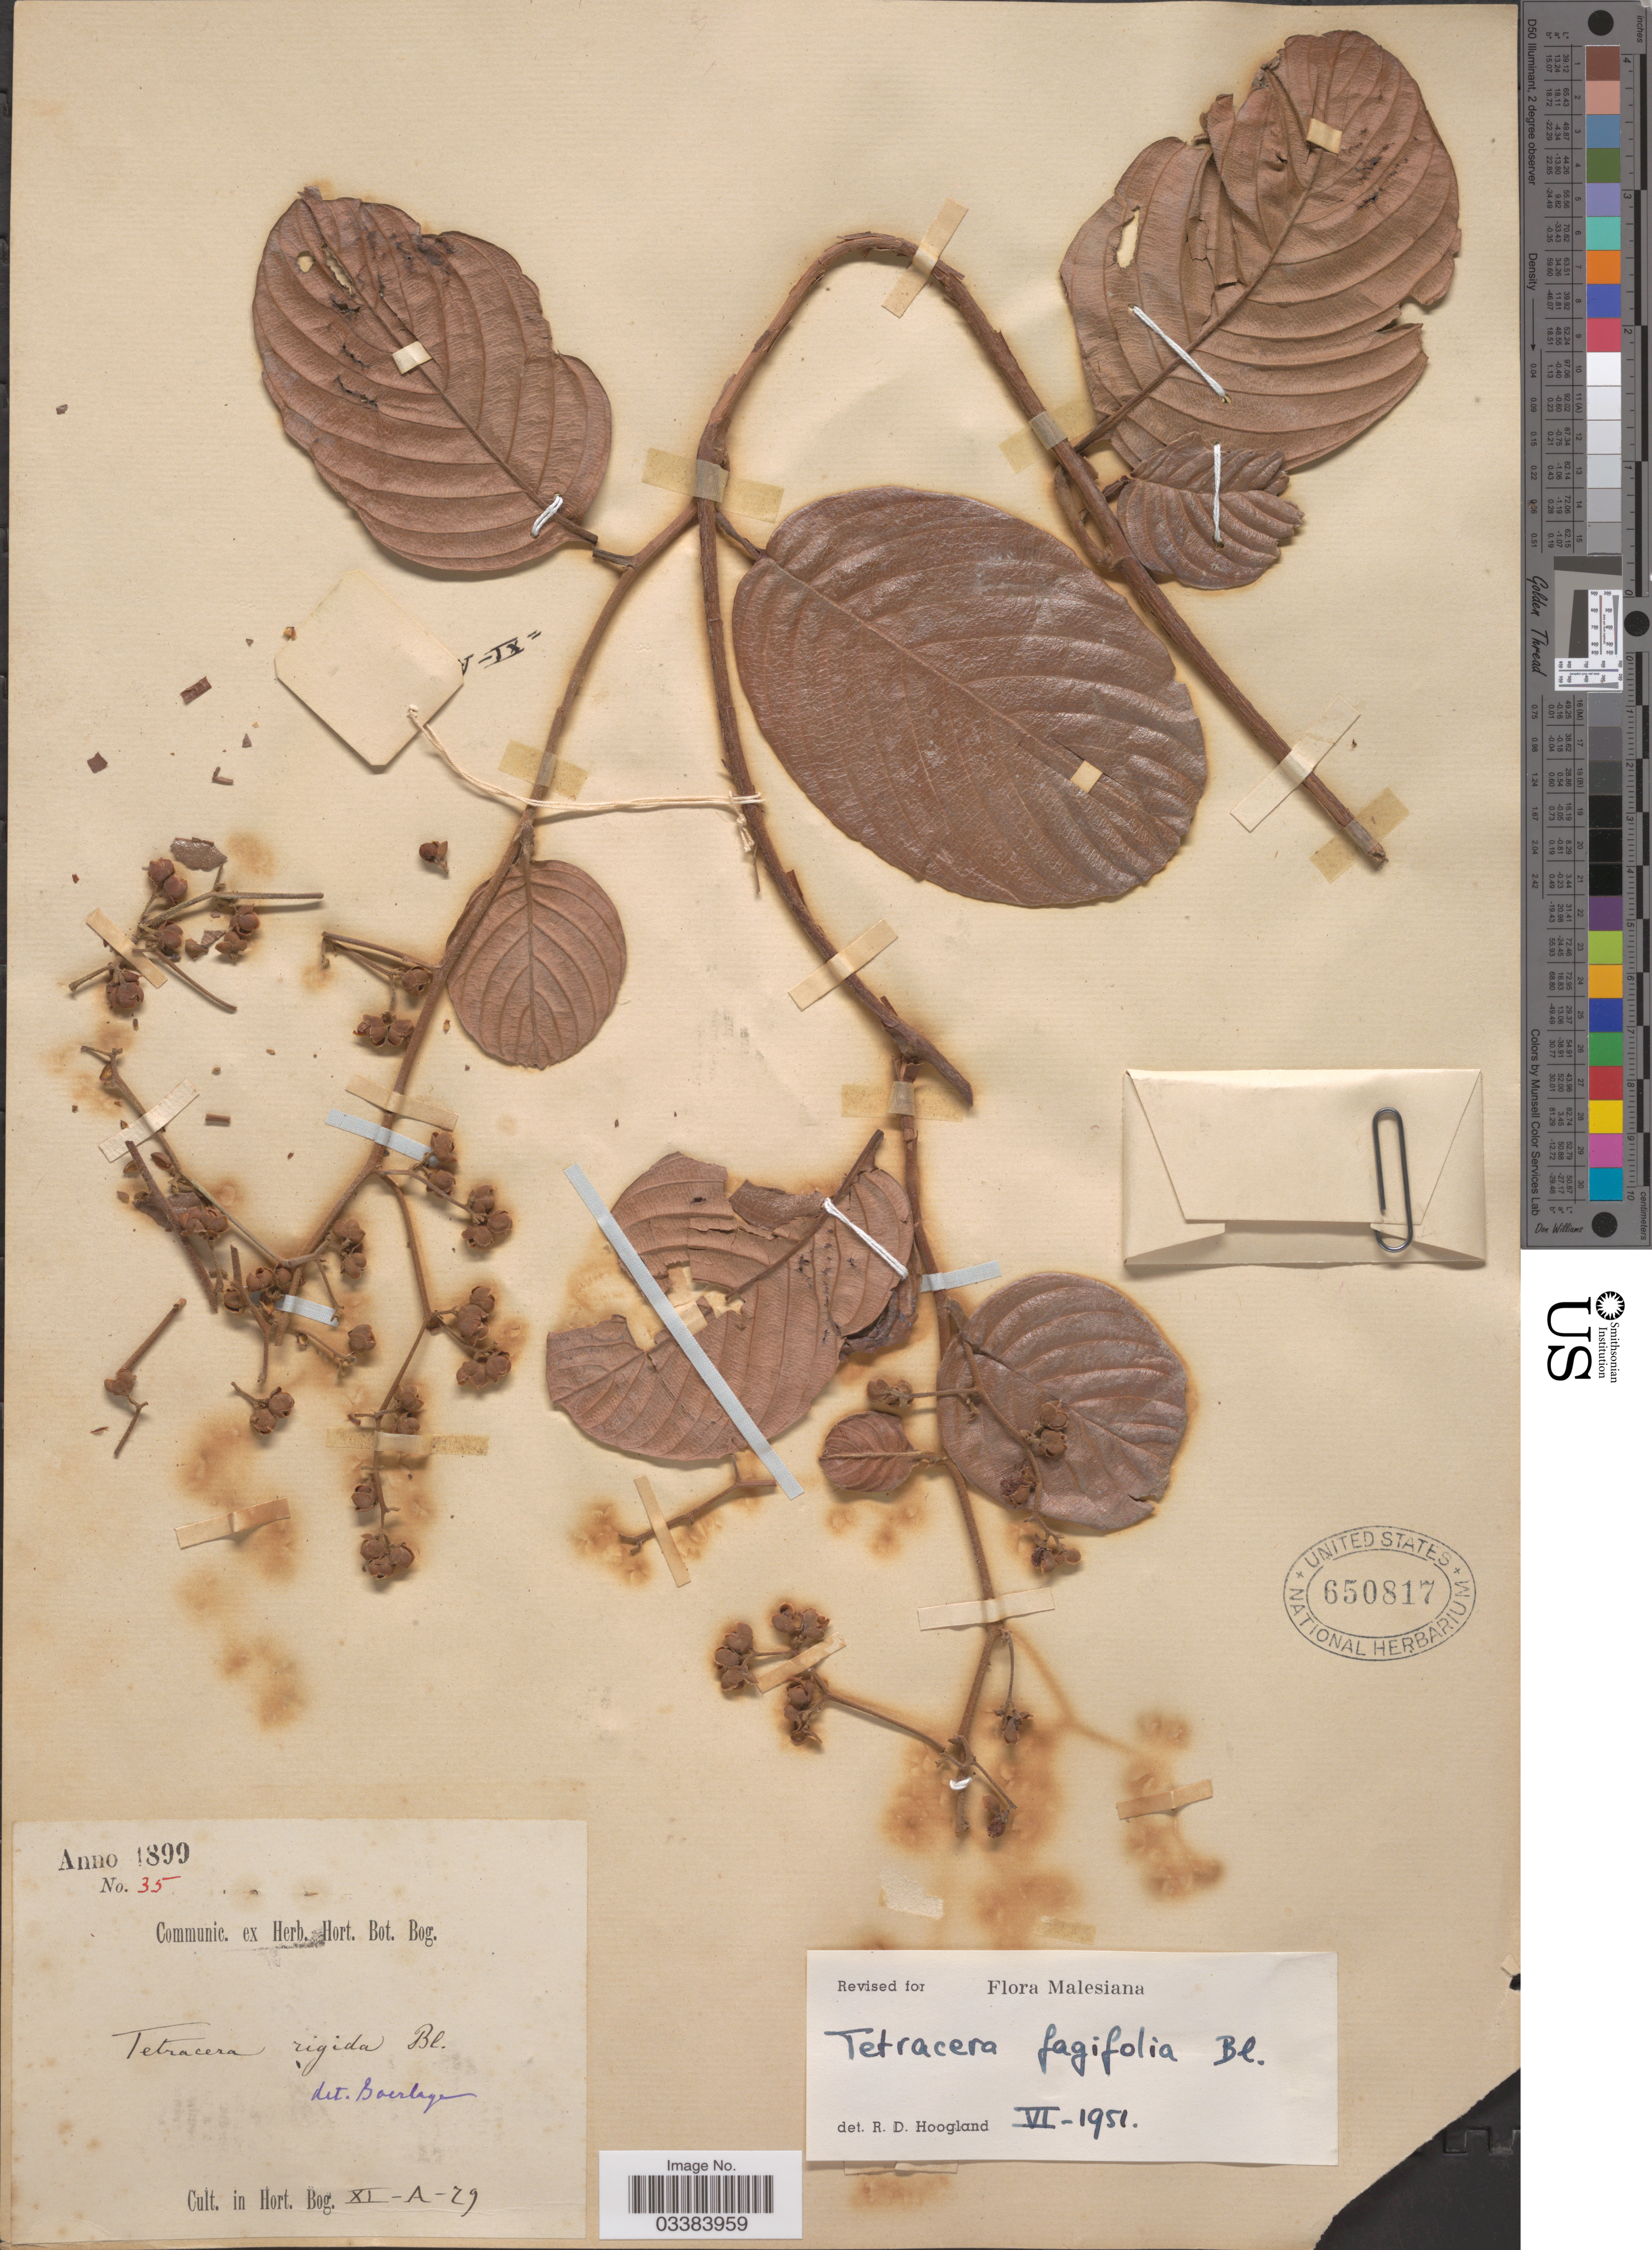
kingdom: Plantae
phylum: Tracheophyta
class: Magnoliopsida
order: Dilleniales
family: Dilleniaceae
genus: Tetracera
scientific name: Tetracera fagifolia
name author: Blume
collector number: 35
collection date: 1899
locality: Cult. in Hort. Bog. XI-A-29 [unsure placement].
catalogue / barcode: US 650817